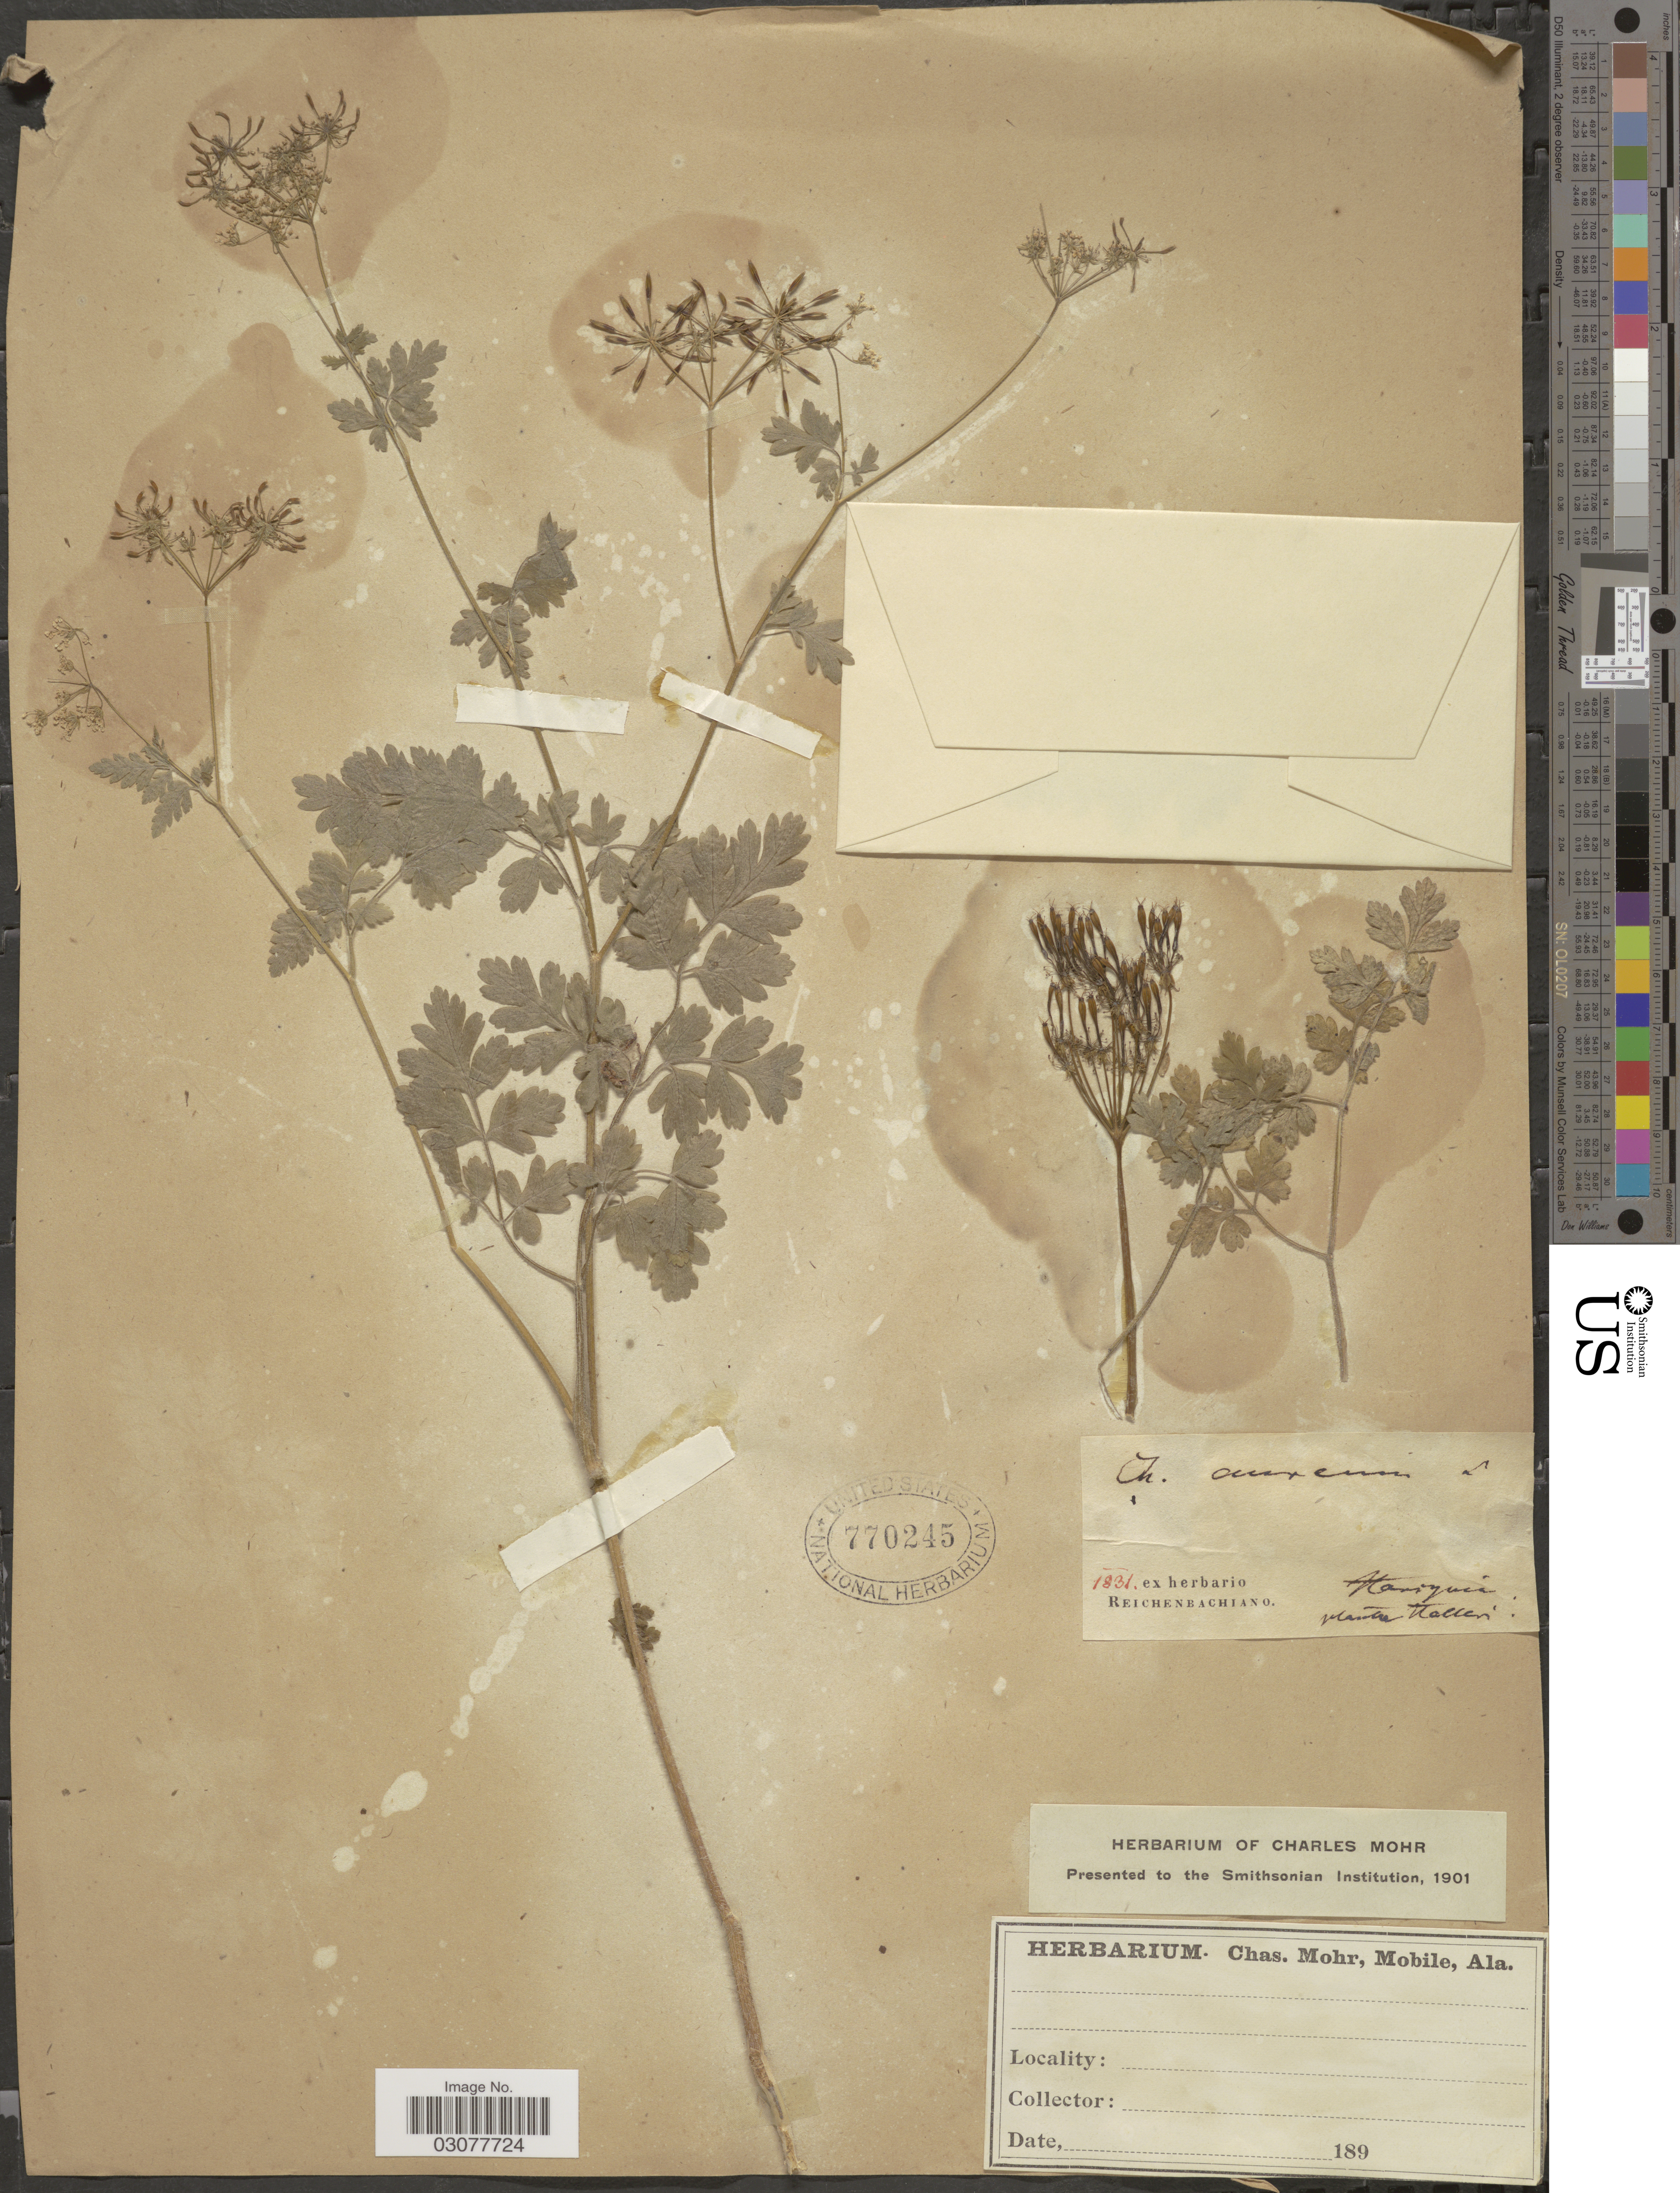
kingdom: Plantae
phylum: Tracheophyta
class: Magnoliopsida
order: Apiales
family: Apiaceae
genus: Chaerophyllum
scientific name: Chaerophyllum aureum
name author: L.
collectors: Ex Herb. Reichenbachino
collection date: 1831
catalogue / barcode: US 770245